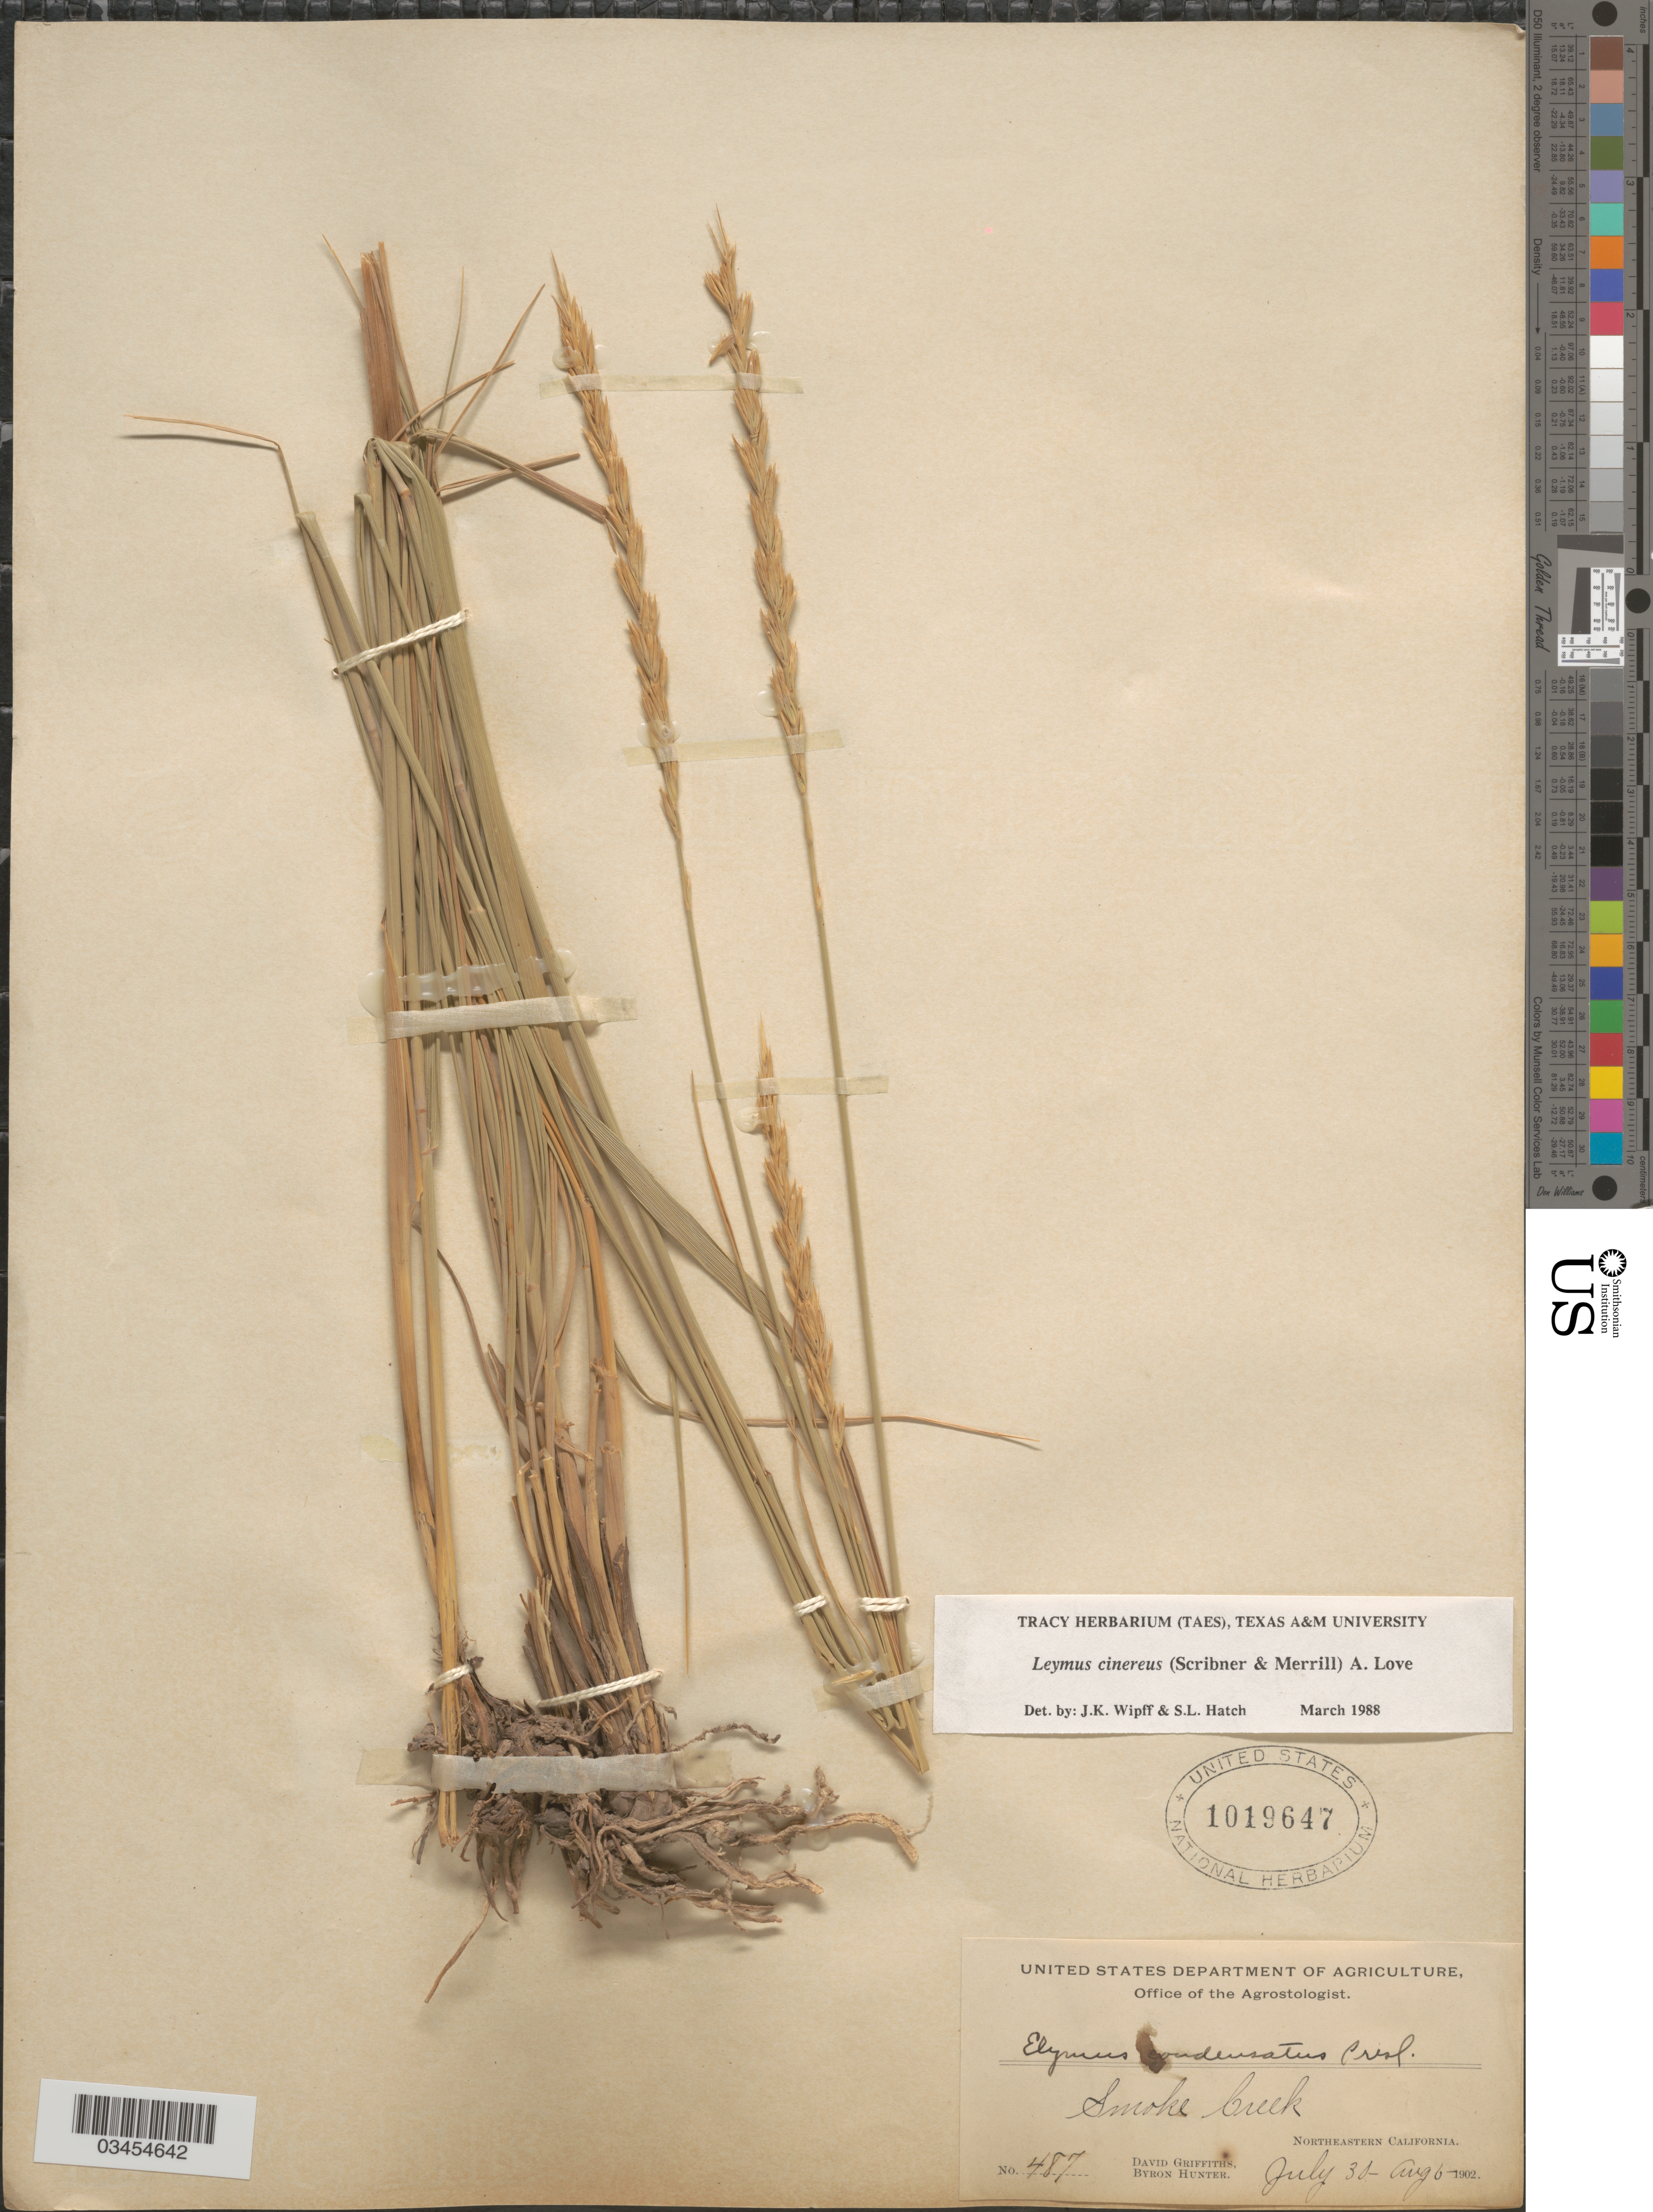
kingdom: Plantae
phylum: Tracheophyta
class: Liliopsida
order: Poales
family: Poaceae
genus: Leymus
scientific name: Leymus cinereus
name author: (Scribn. & Merr.) Á. Löve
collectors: D. Griffiths & B. Hunter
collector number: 487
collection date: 1902-07-30/1902-08-06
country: United States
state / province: California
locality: Smoke Creek. Northeastern California.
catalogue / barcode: US 1019647